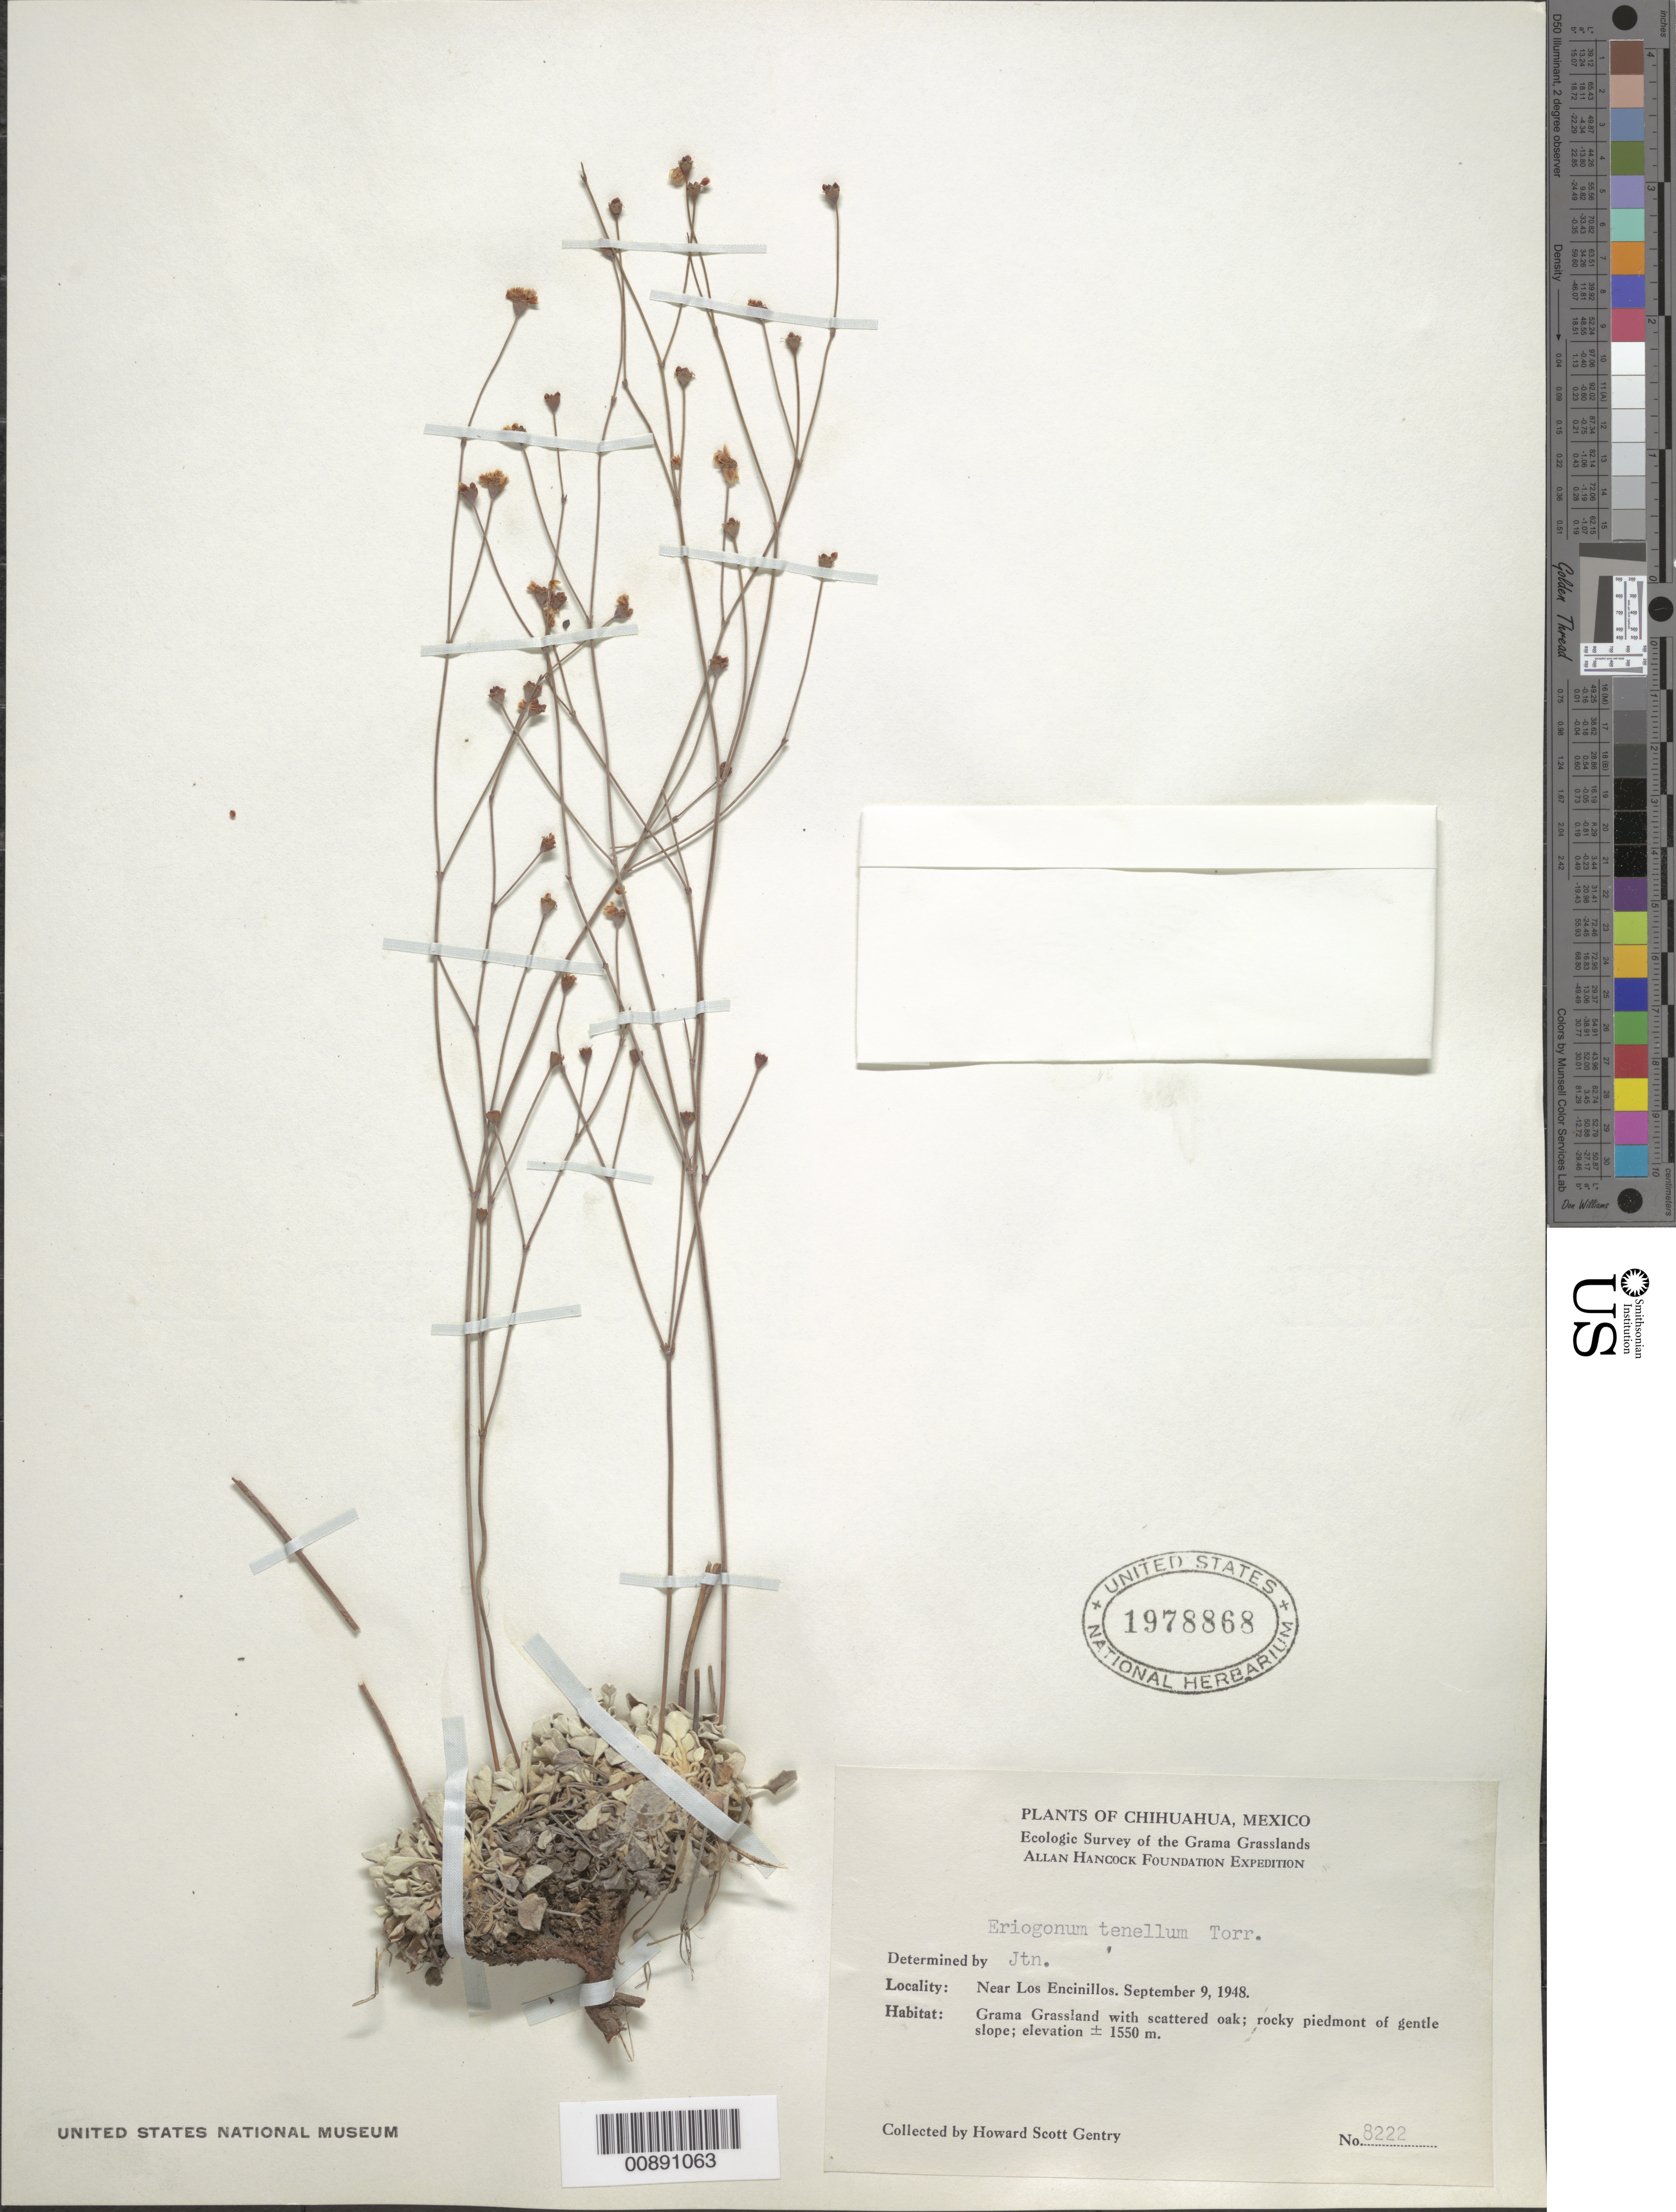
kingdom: Plantae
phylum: Tracheophyta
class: Magnoliopsida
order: Caryophyllales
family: Polygonaceae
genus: Eriogonum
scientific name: Eriogonum tenellum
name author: Torr.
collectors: H. S. Gentry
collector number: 8222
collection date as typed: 09 Sep 1948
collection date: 1948-09-09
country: Mexico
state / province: Chihuahua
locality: Near Los Encinillos, Chihuahua.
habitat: Grama Grassland with scattered oak; rocky piedmont of gentile slope.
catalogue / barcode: US 1978868